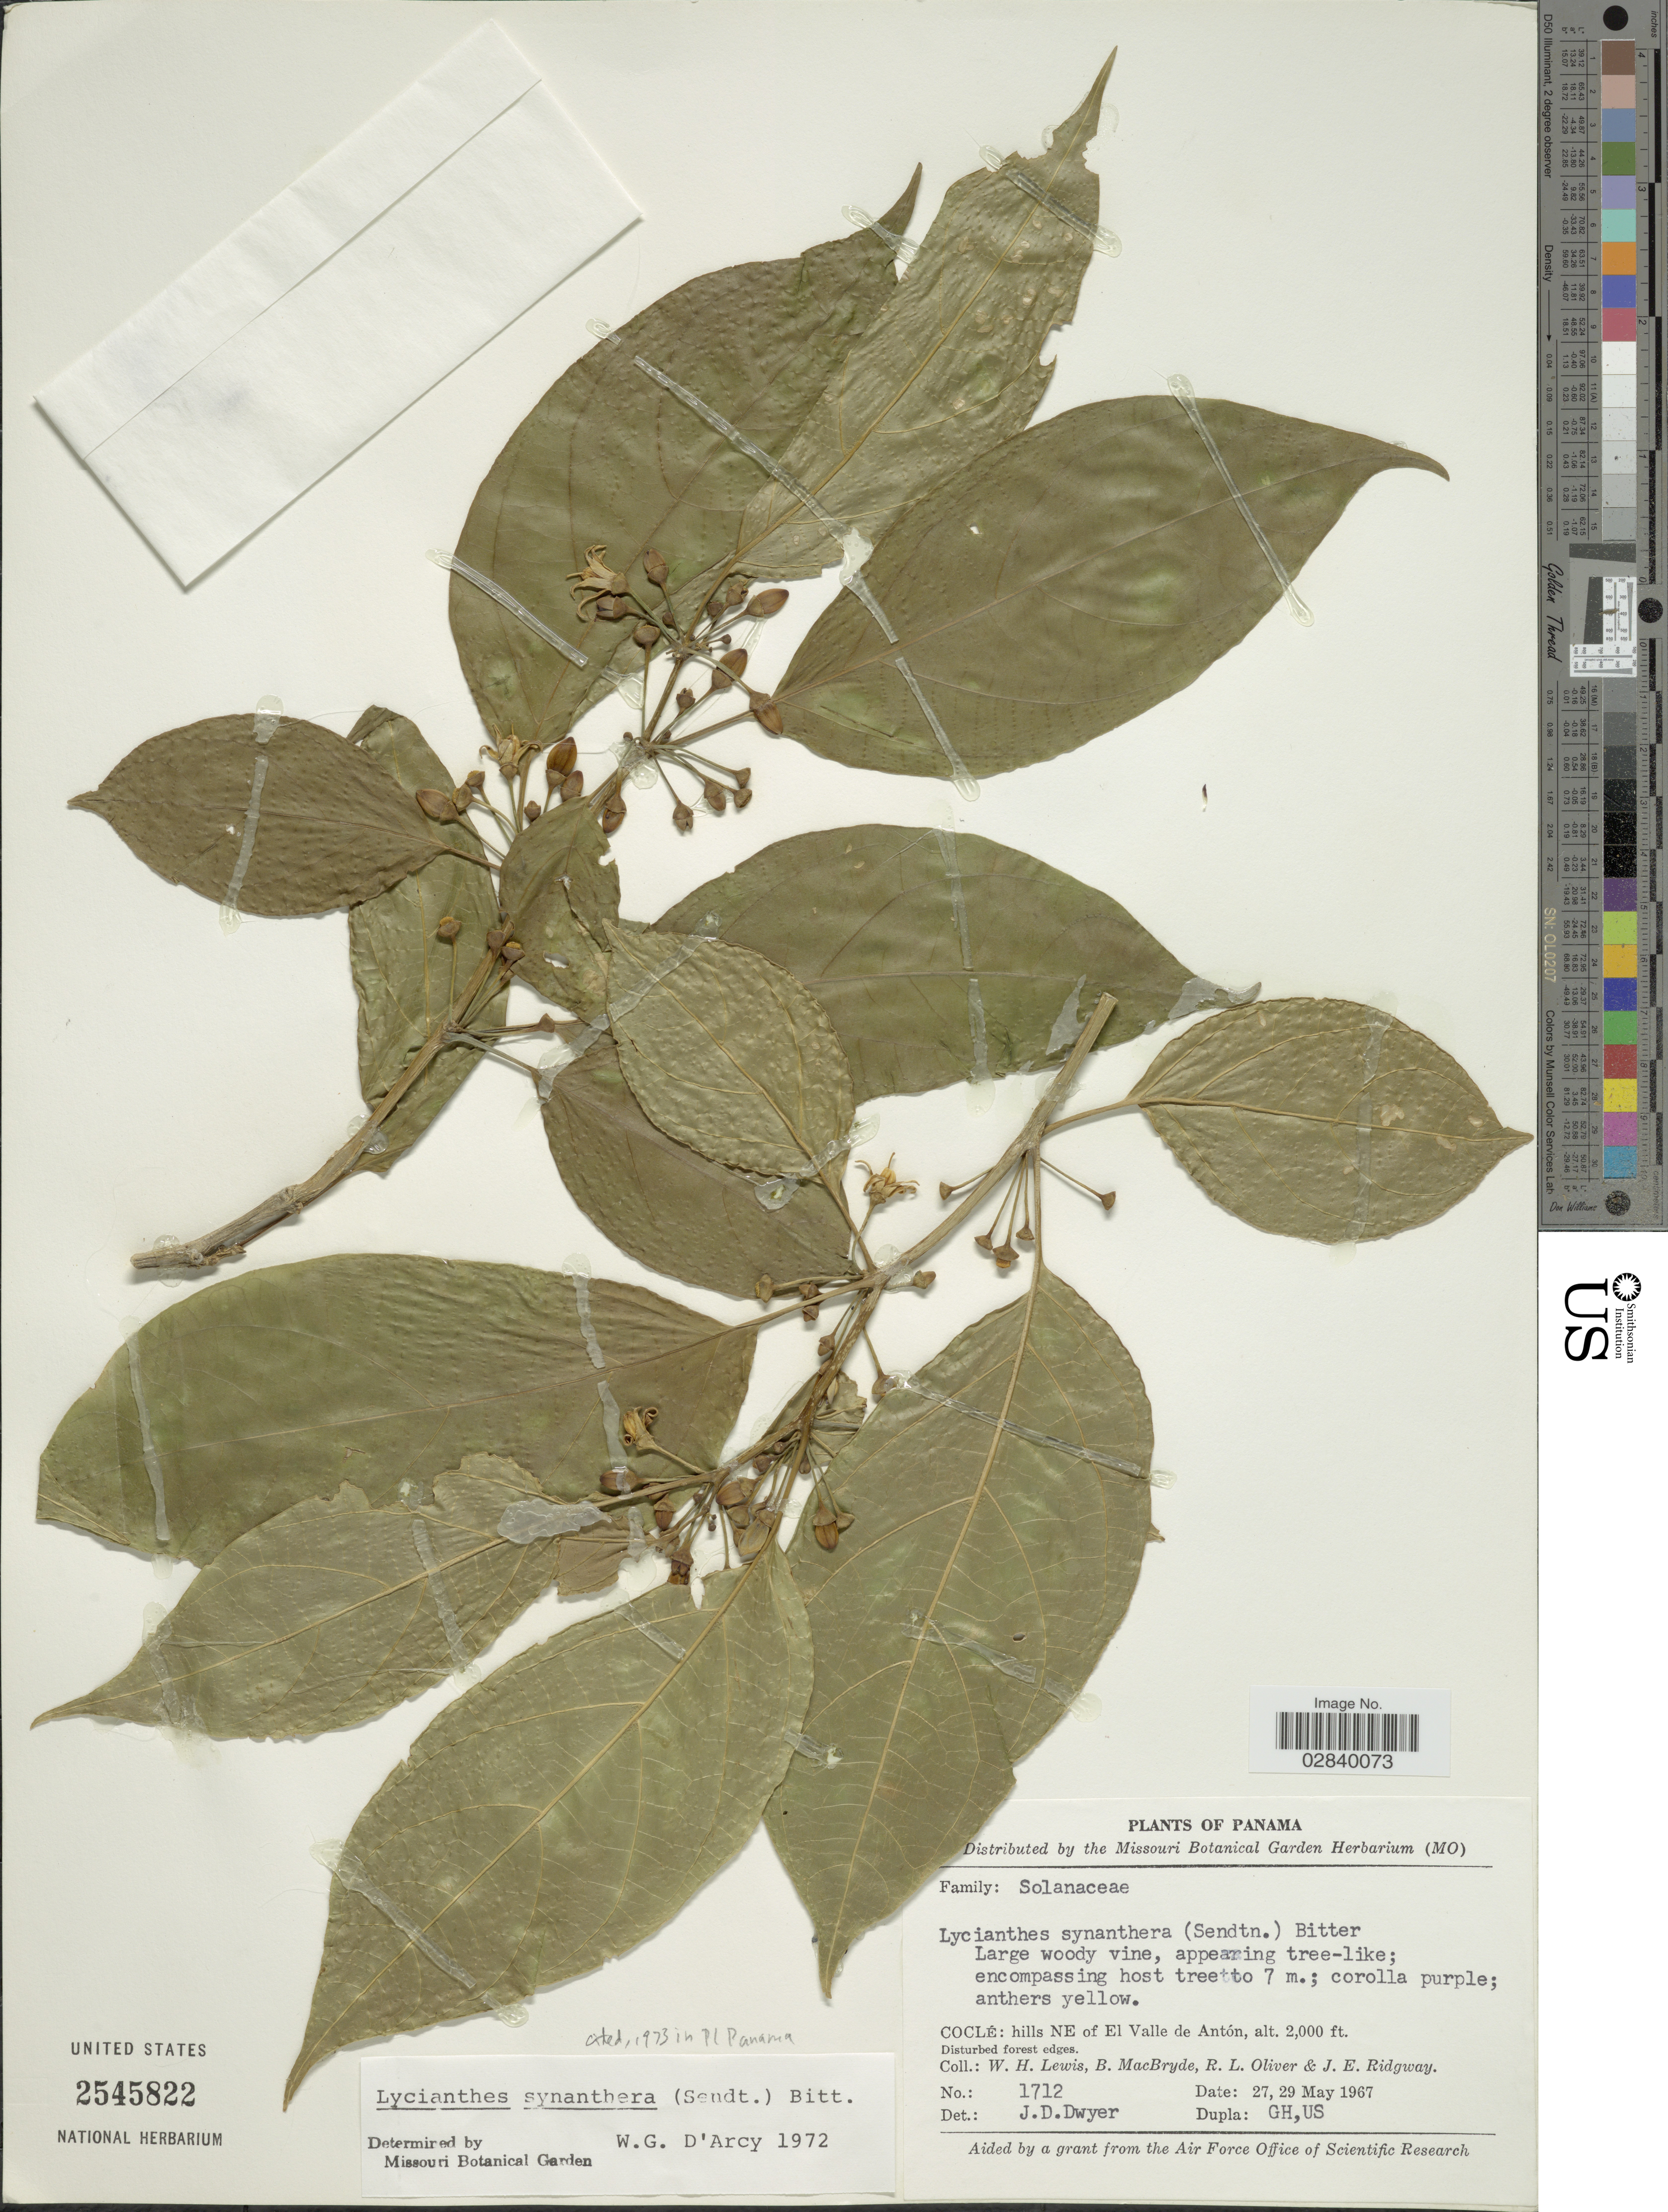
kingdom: Plantae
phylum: Tracheophyta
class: Magnoliopsida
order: Solanales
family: Solanaceae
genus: Lycianthes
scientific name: Lycianthes synanthera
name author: (Sendtn.) Bitter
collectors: W. H. Lewis, B. MacBryde, R. Oliver & J. Ridgway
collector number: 1712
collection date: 1967-05-27/1967-05-29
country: Panama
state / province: Coclé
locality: Hills NE of El Valle de Antón.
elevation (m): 610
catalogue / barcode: US 2545822